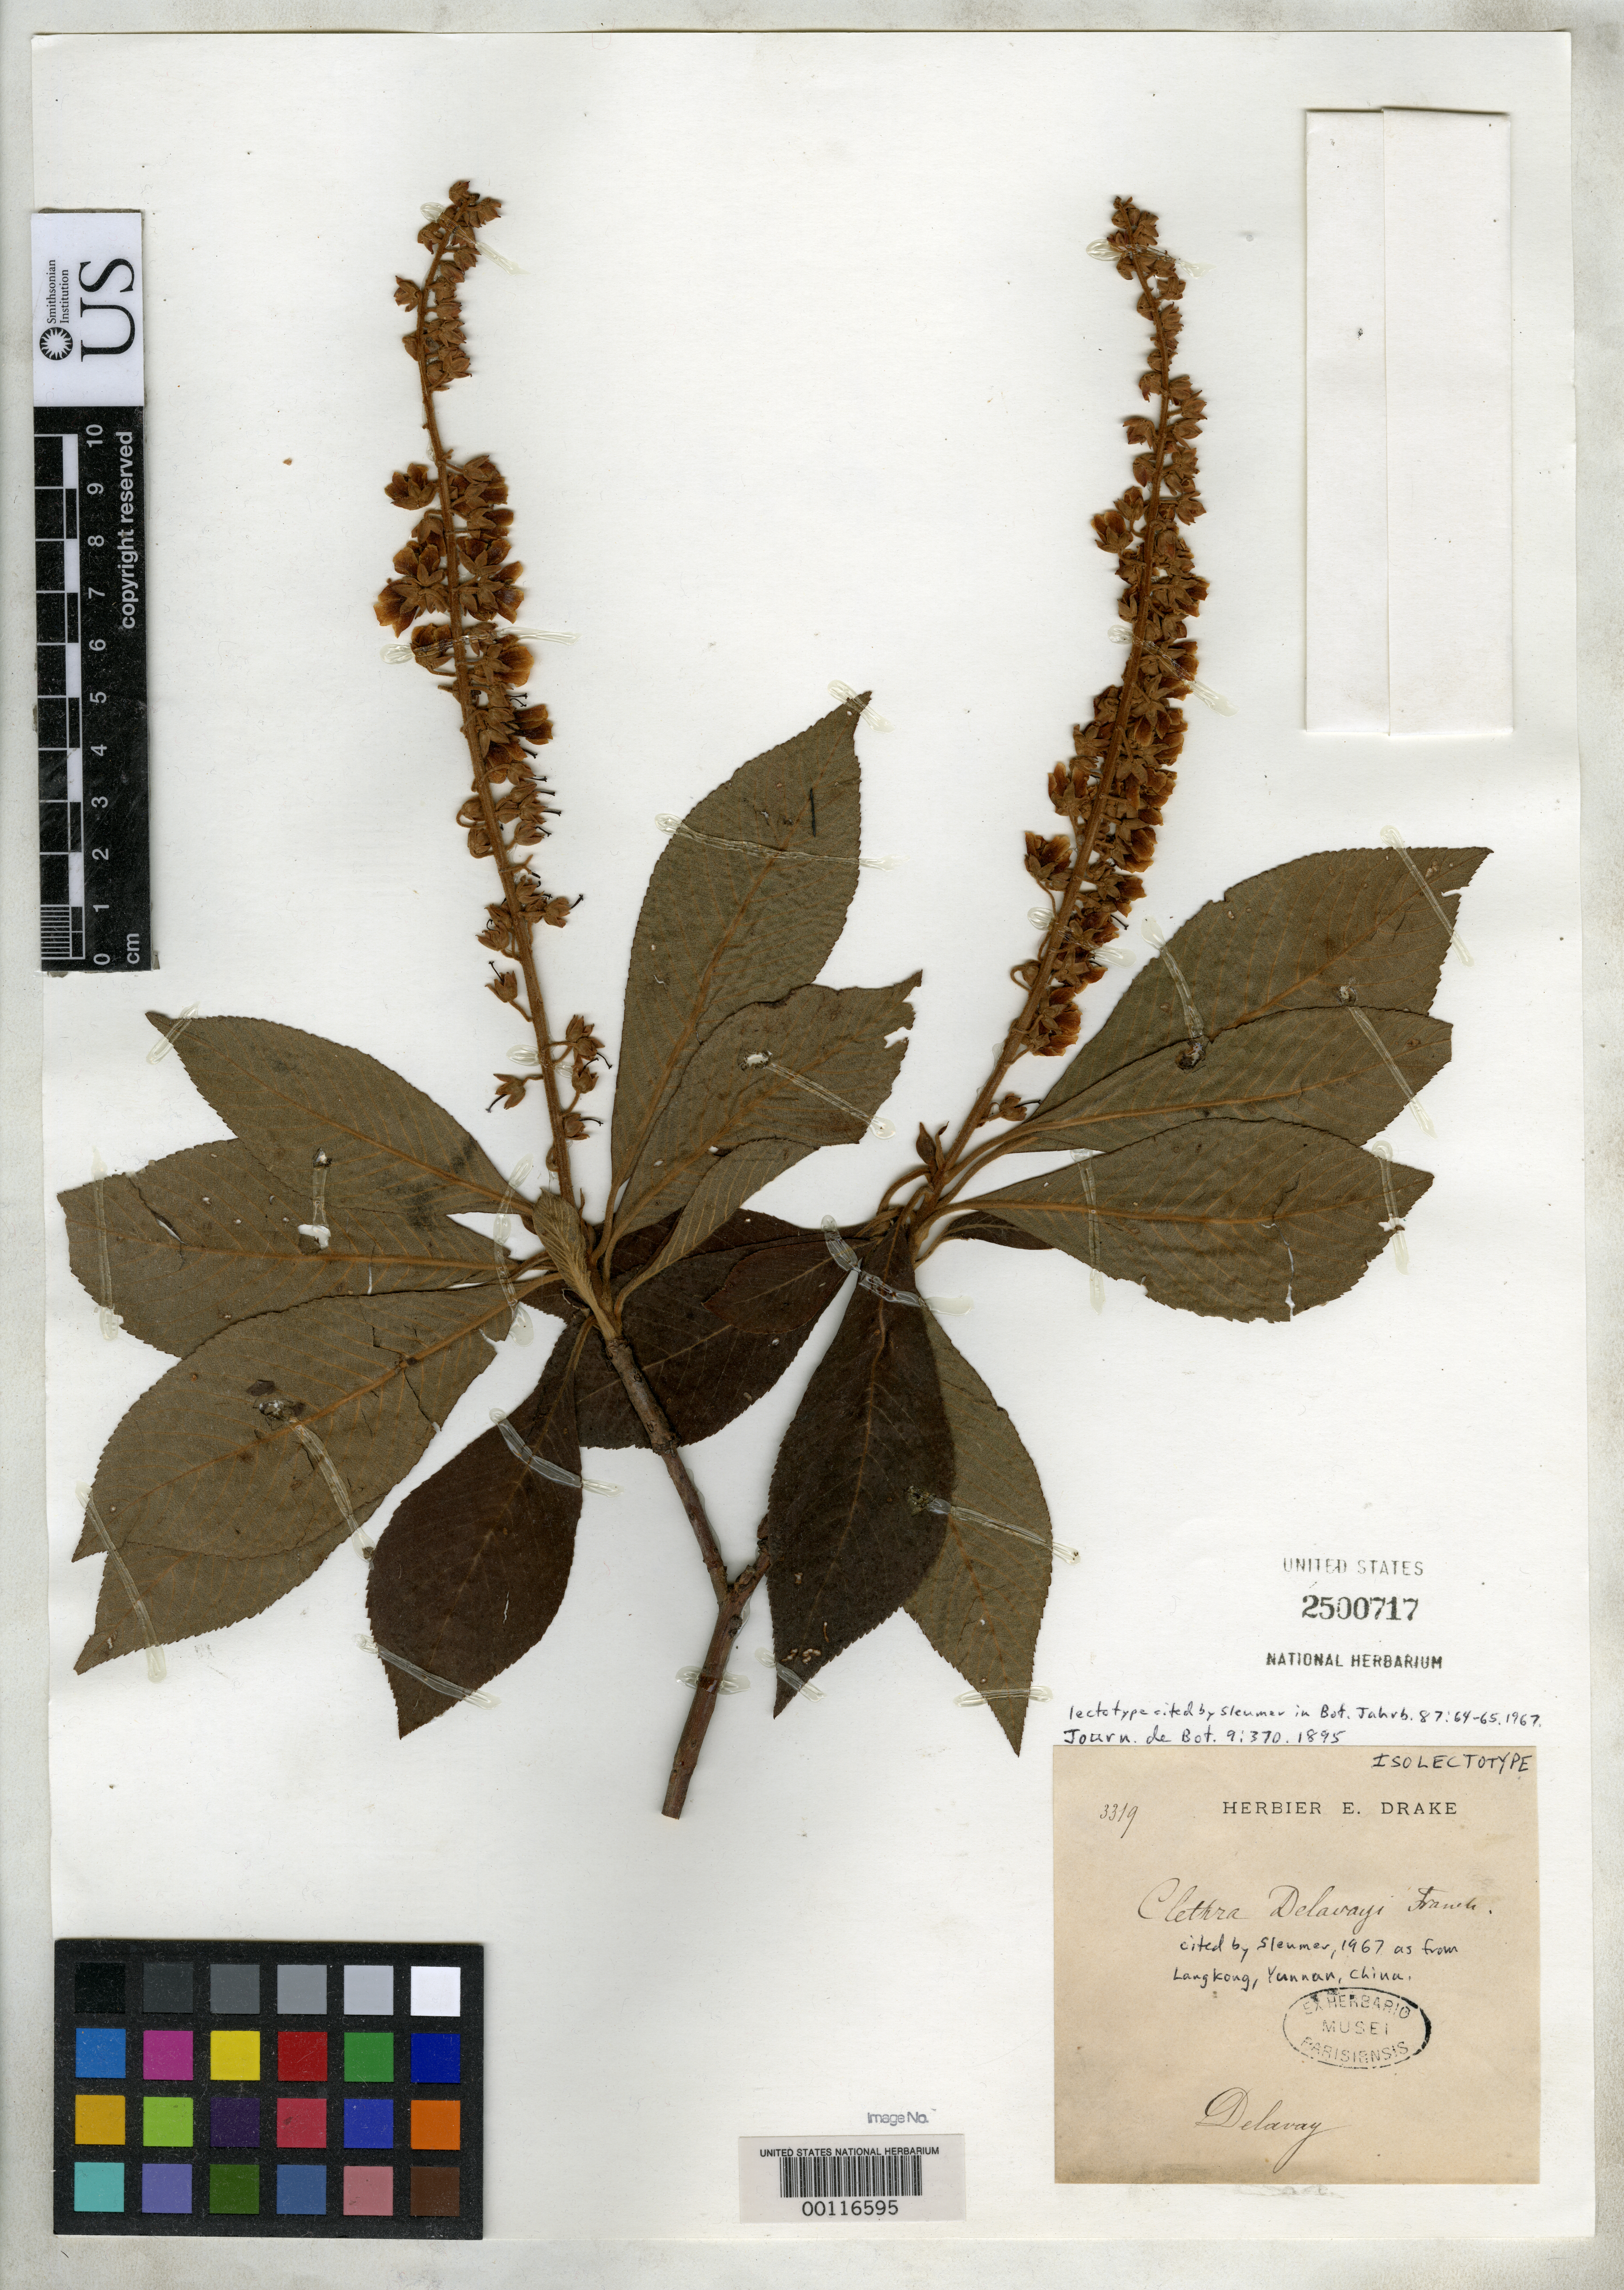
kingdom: Plantae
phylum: Tracheophyta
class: Magnoliopsida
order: Ericales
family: Clethraceae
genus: Clethra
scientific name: Clethra delavayi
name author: Franch.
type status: Isolectotype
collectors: P. Delavay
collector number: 3319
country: China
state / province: Yunnan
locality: Langkong.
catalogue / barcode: US 2500717